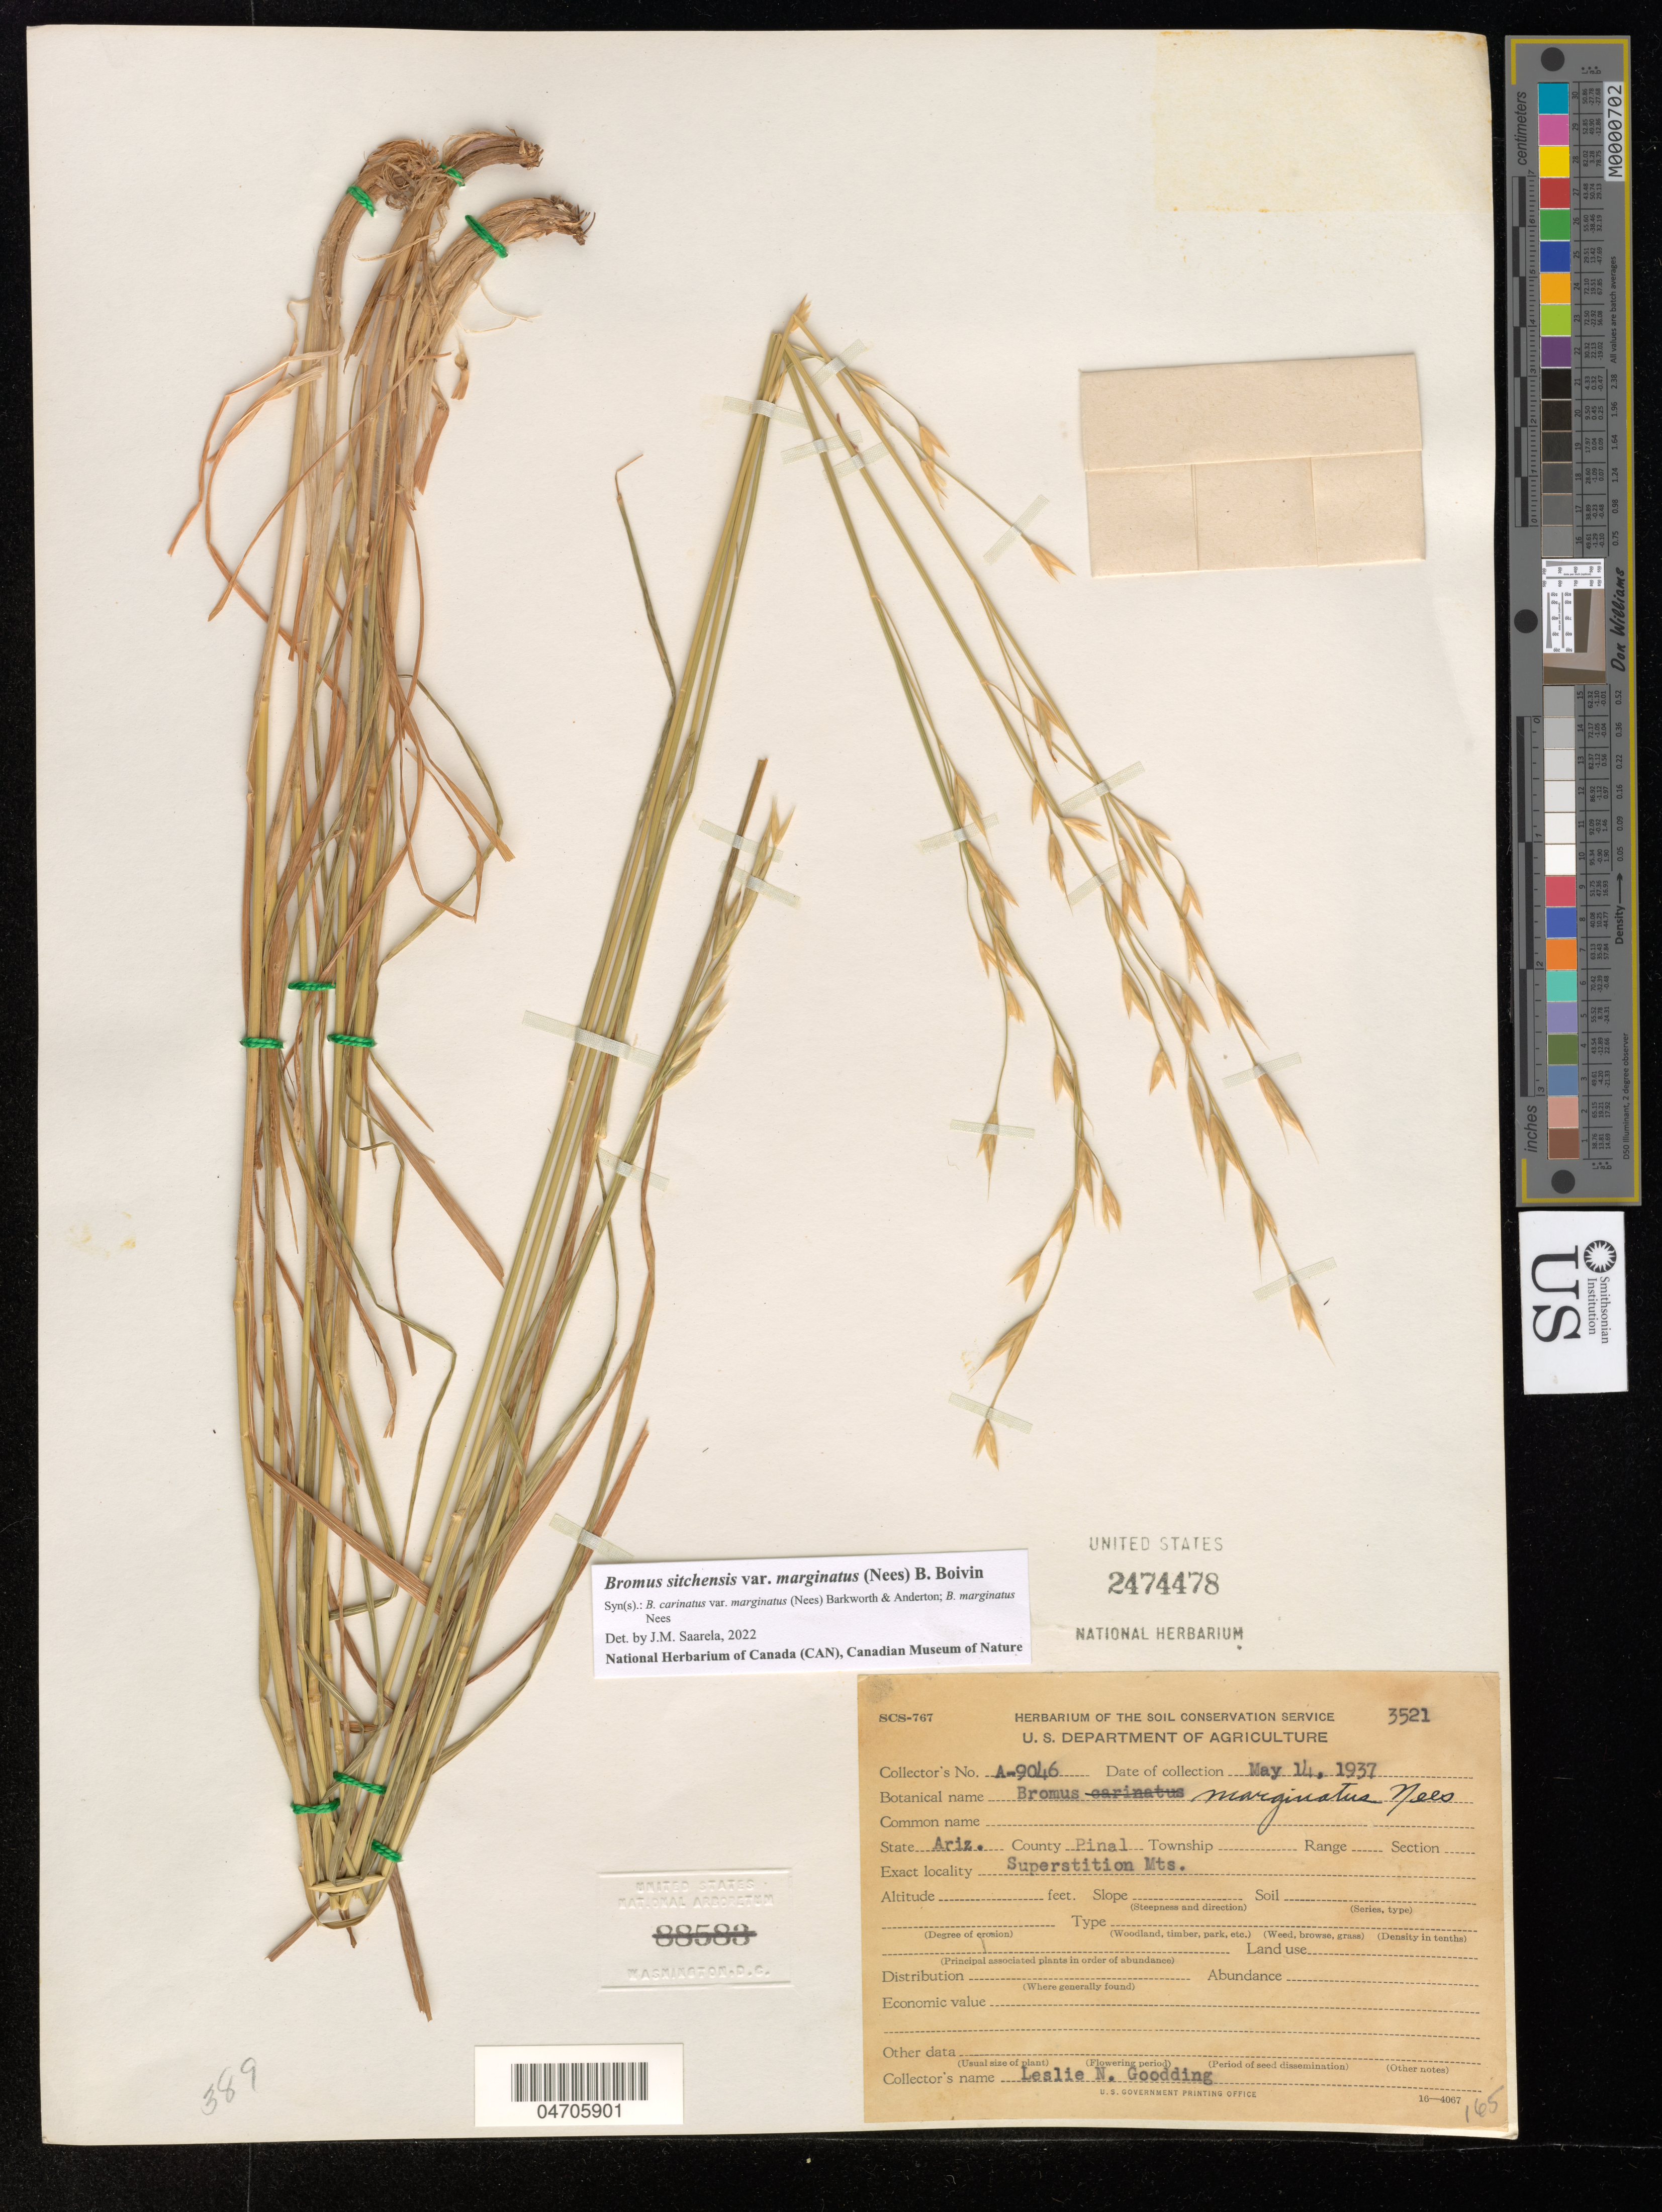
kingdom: Plantae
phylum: Tracheophyta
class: Liliopsida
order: Poales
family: Poaceae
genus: Bromus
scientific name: Bromus carinatus var. marginatus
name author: (Nees ex Steud.) Barkworth & Anderton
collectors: L. N. Goodding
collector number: A-9046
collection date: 1937-05-14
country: United States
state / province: Arizona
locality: County Pinal. Superstition Mts.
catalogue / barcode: US 2474478